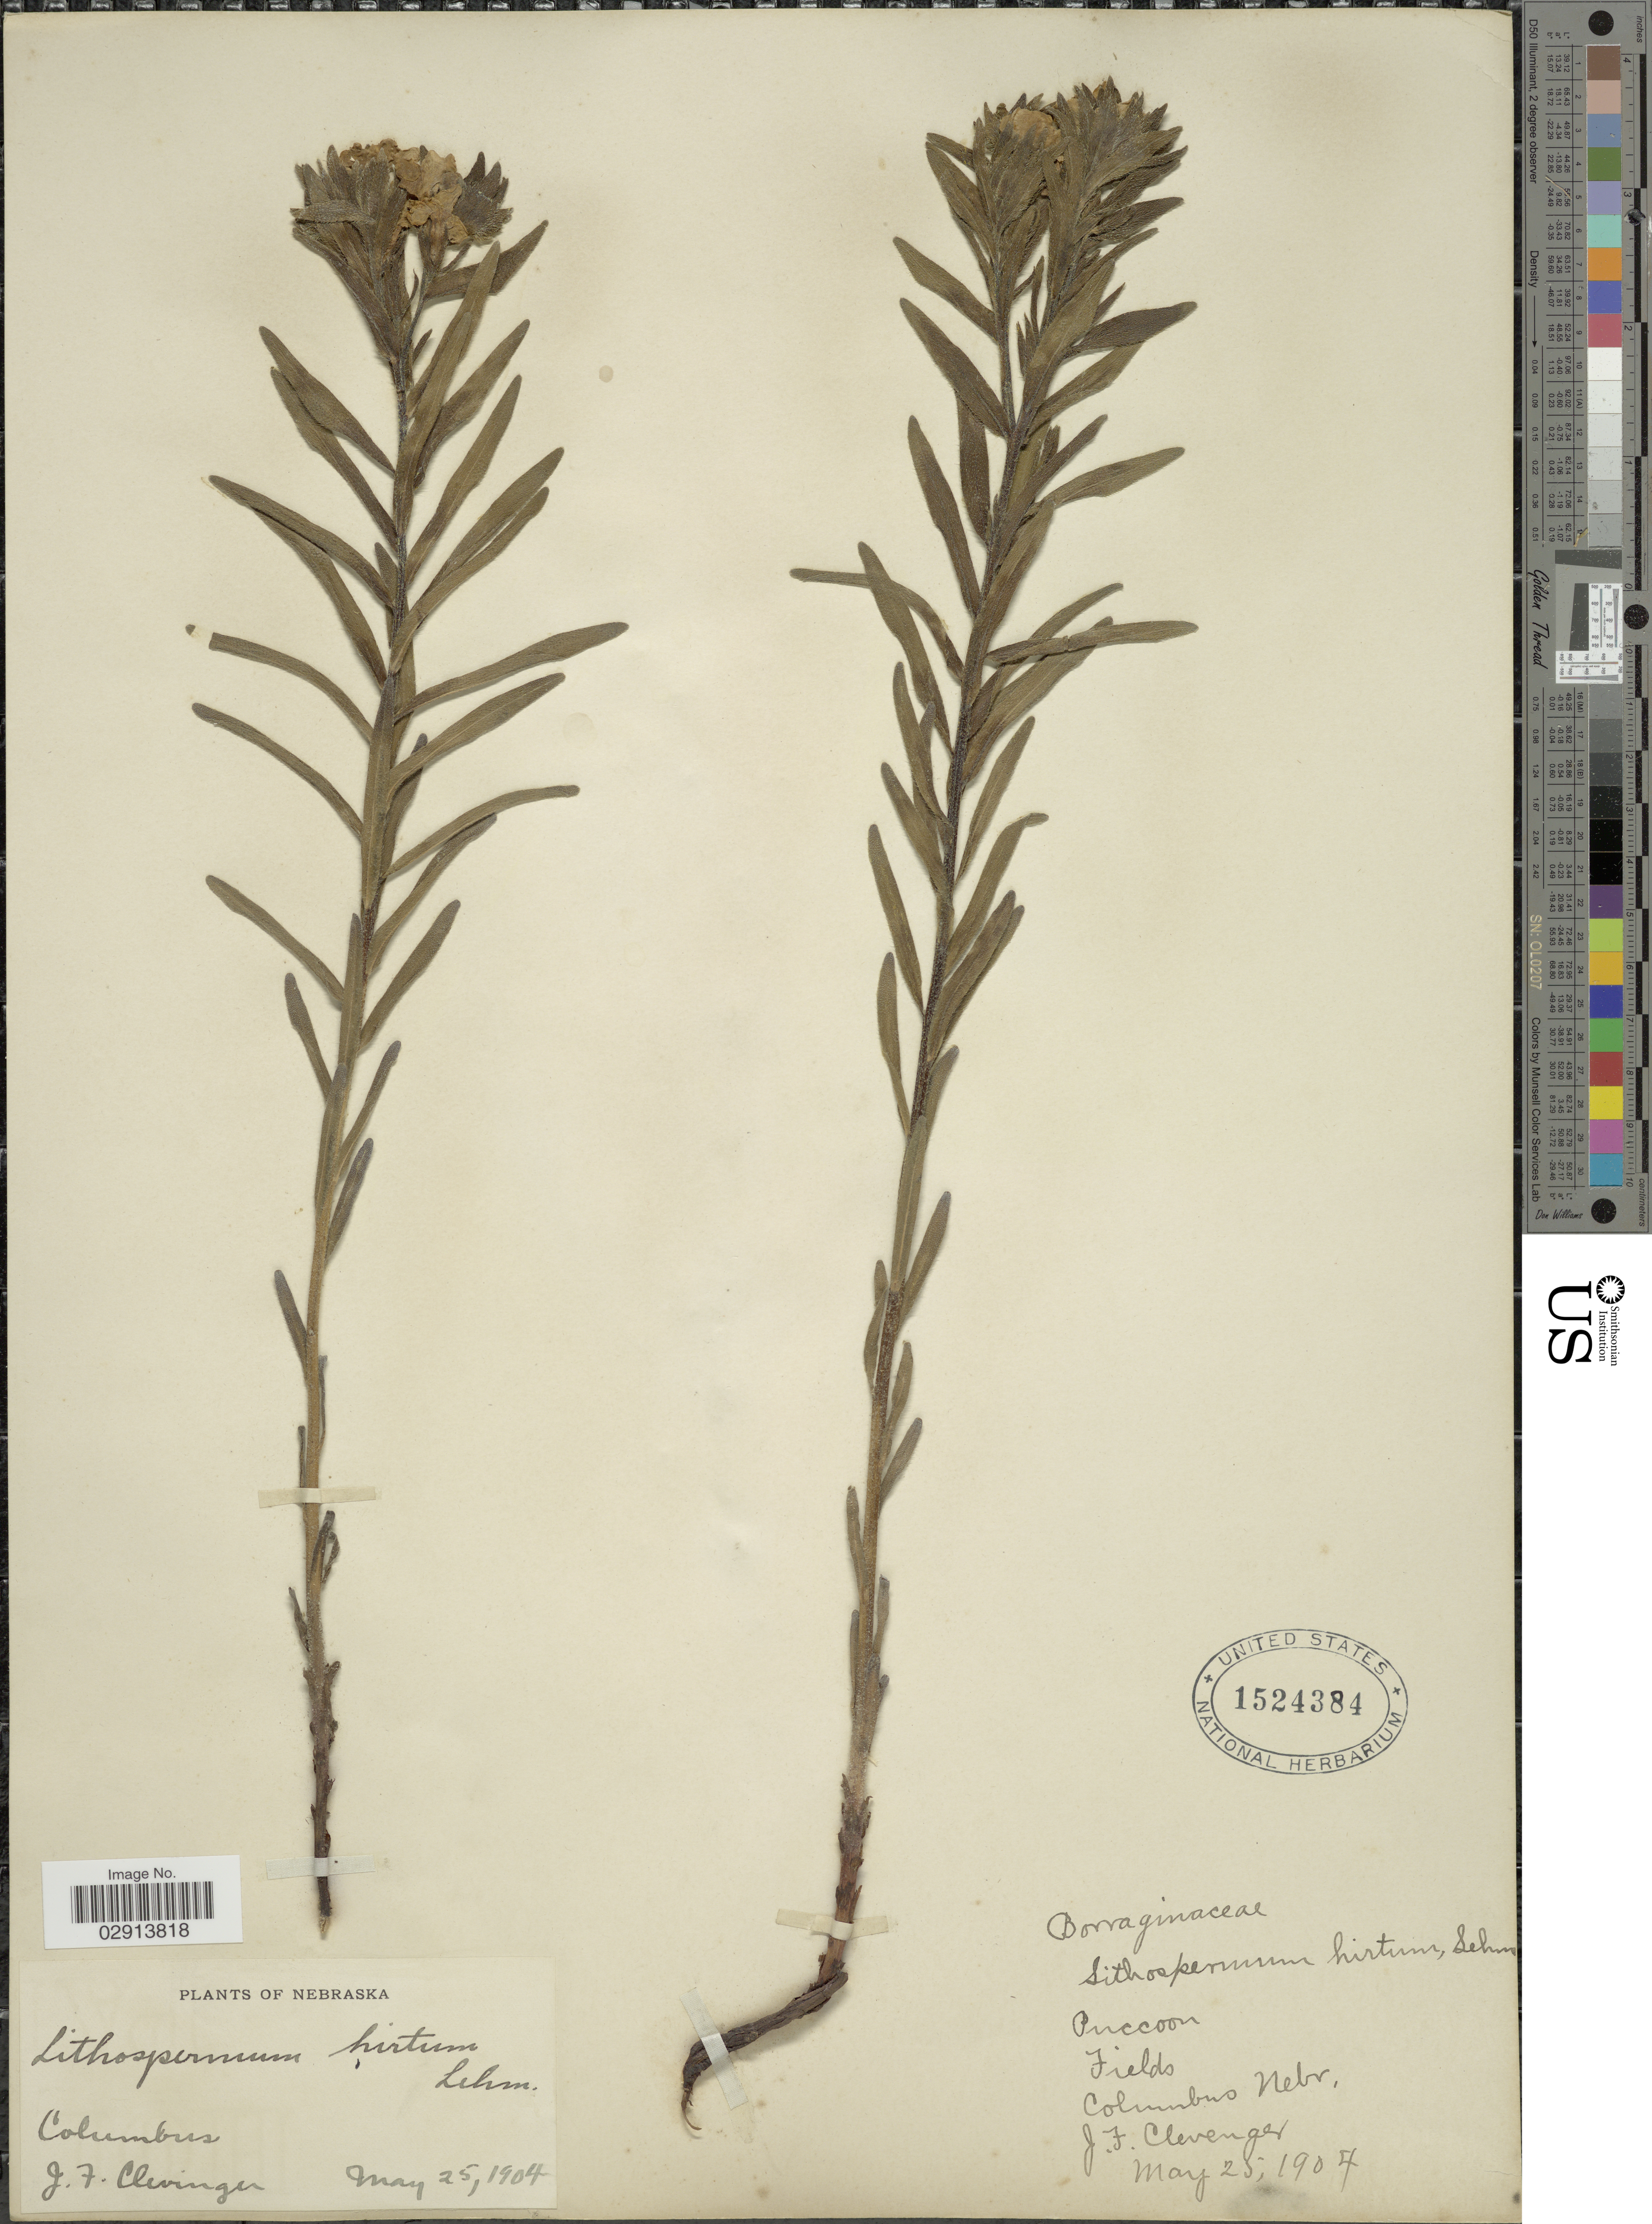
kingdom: Plantae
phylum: Tracheophyta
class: Magnoliopsida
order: Boraginales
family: Boraginaceae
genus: Lithospermum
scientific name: Lithospermum caroliniense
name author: (J.F. Gmel.) MacMill.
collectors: J. Clevinger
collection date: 1904-05-25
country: United States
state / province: Nebraska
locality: Fields. Columbus Nebr.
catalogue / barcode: US 1524384